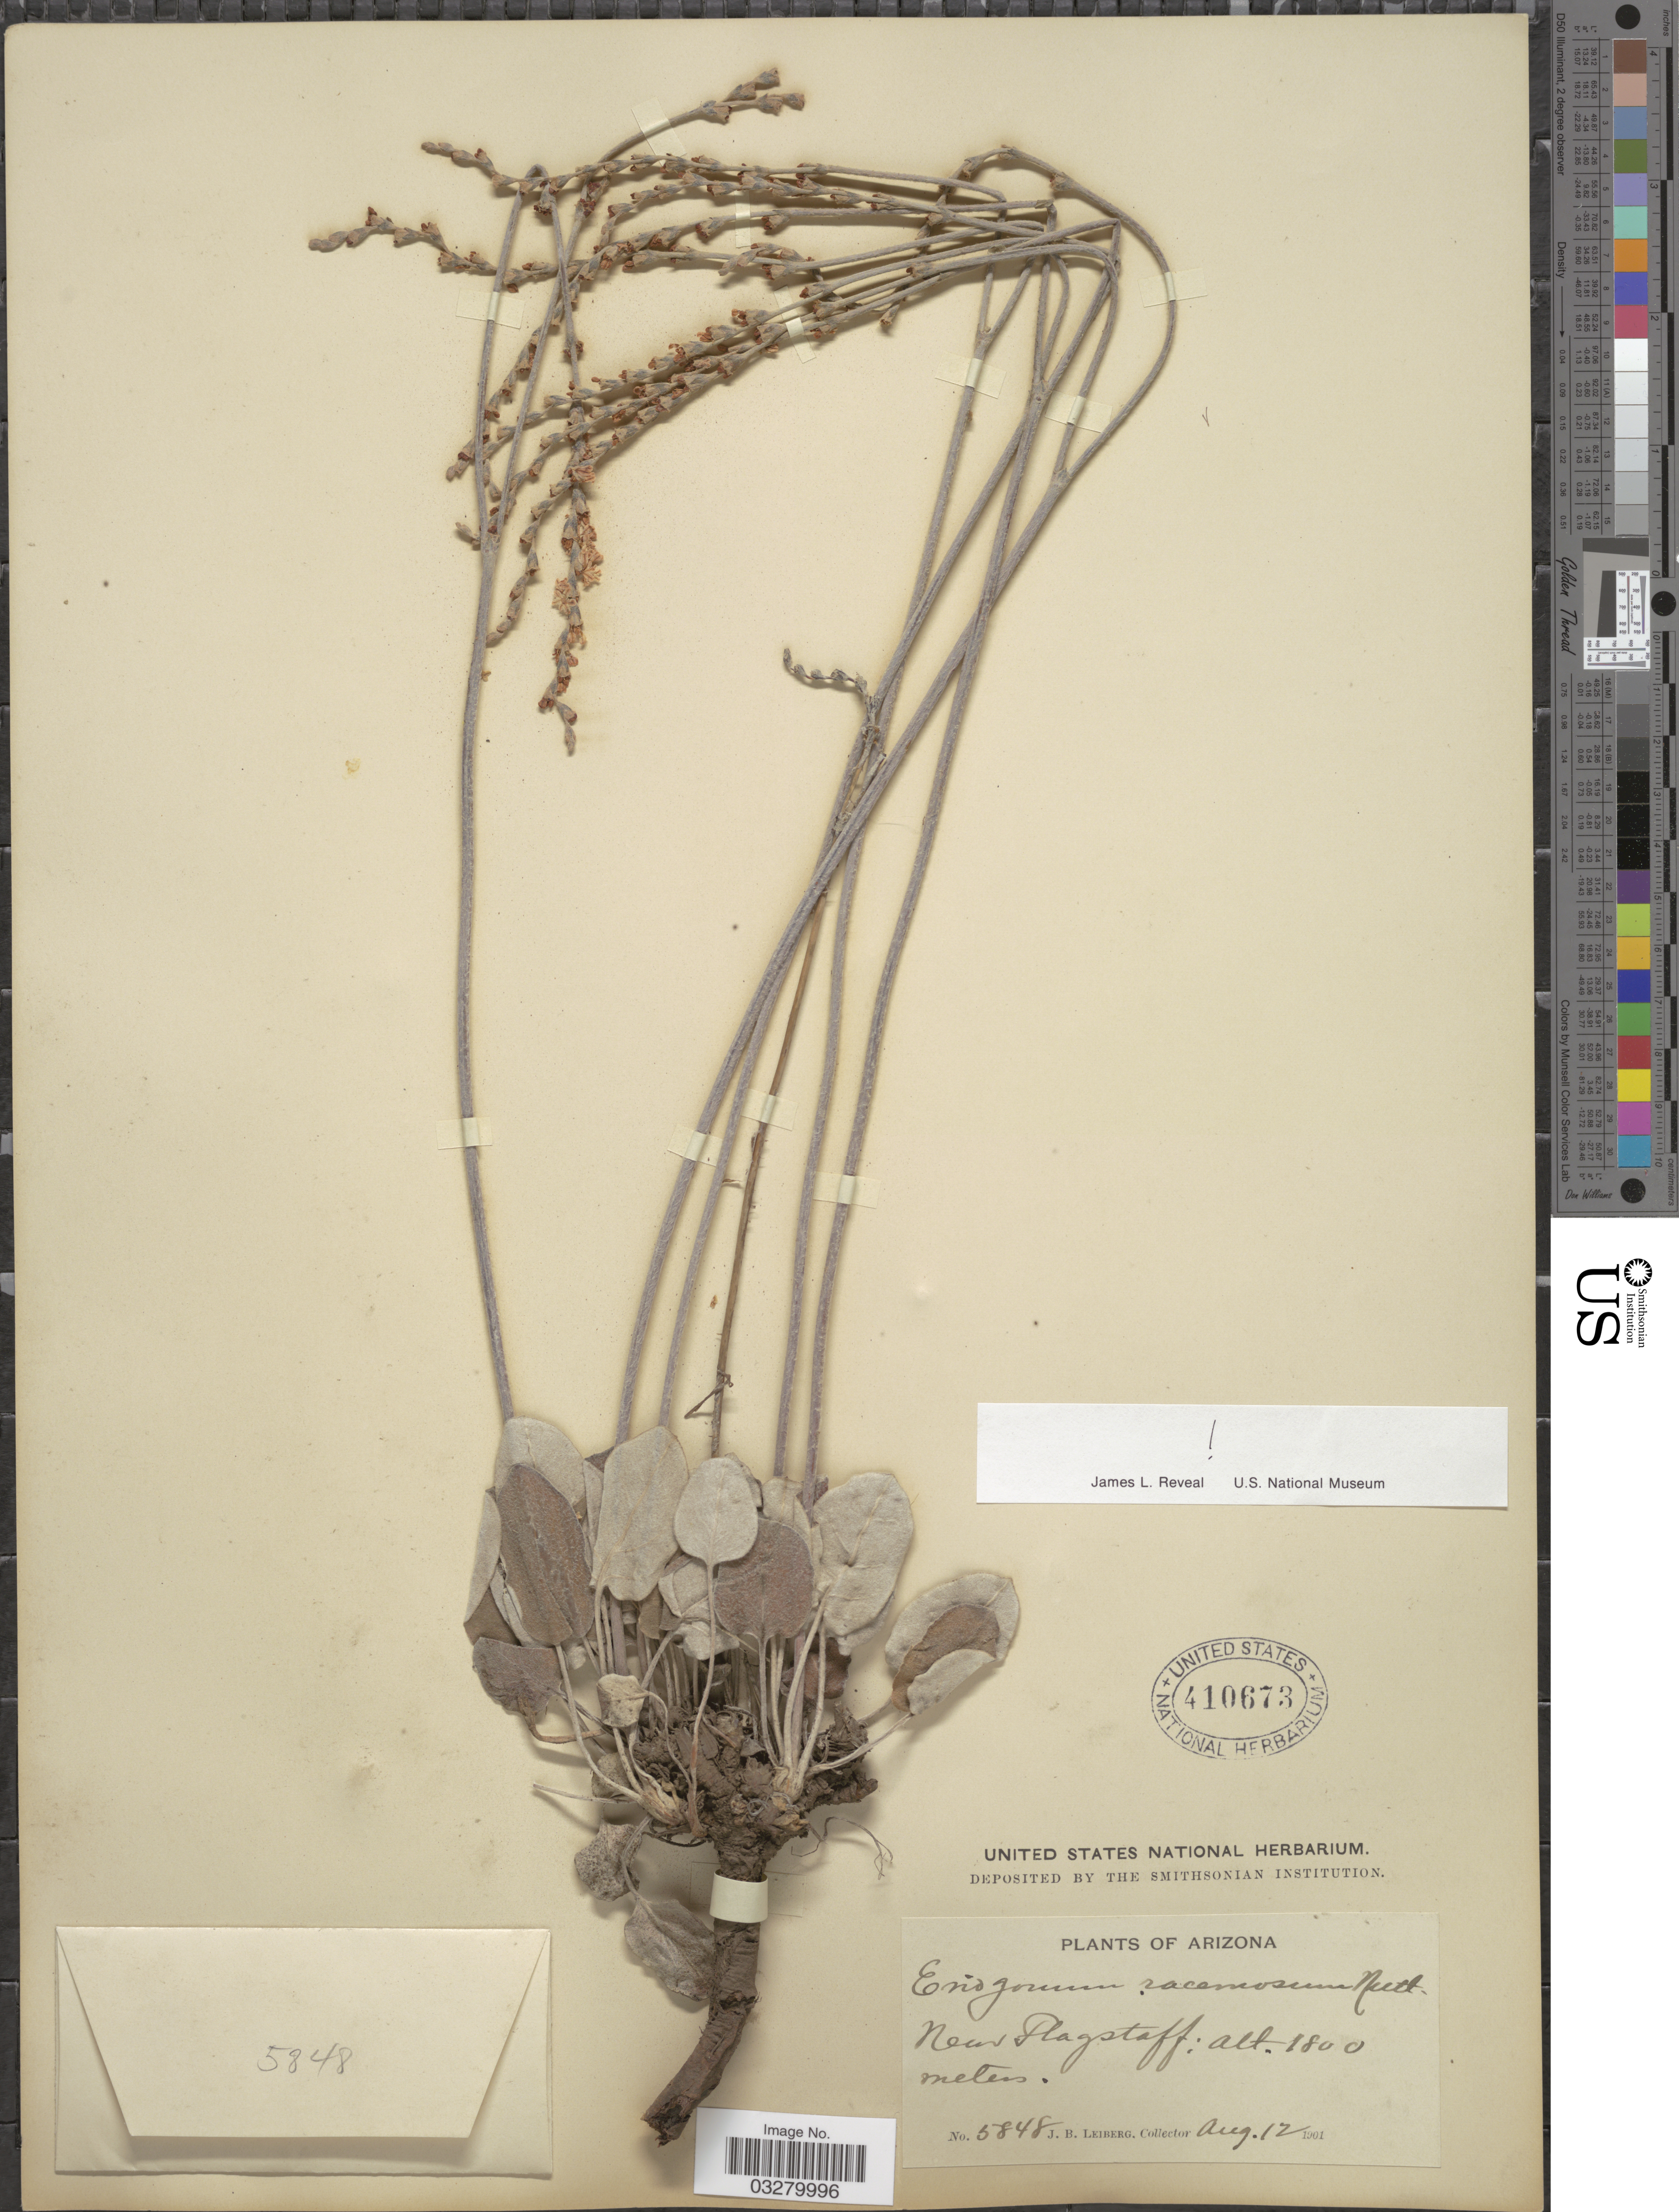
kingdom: Plantae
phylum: Tracheophyta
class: Magnoliopsida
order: Caryophyllales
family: Polygonaceae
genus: Eriogonum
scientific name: Eriogonum racemosum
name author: Nutt.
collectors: J. B. Leiberg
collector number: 5848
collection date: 1901-08-12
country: United States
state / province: Arizona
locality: Near Flagstaff.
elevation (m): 1800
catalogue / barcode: US 410673